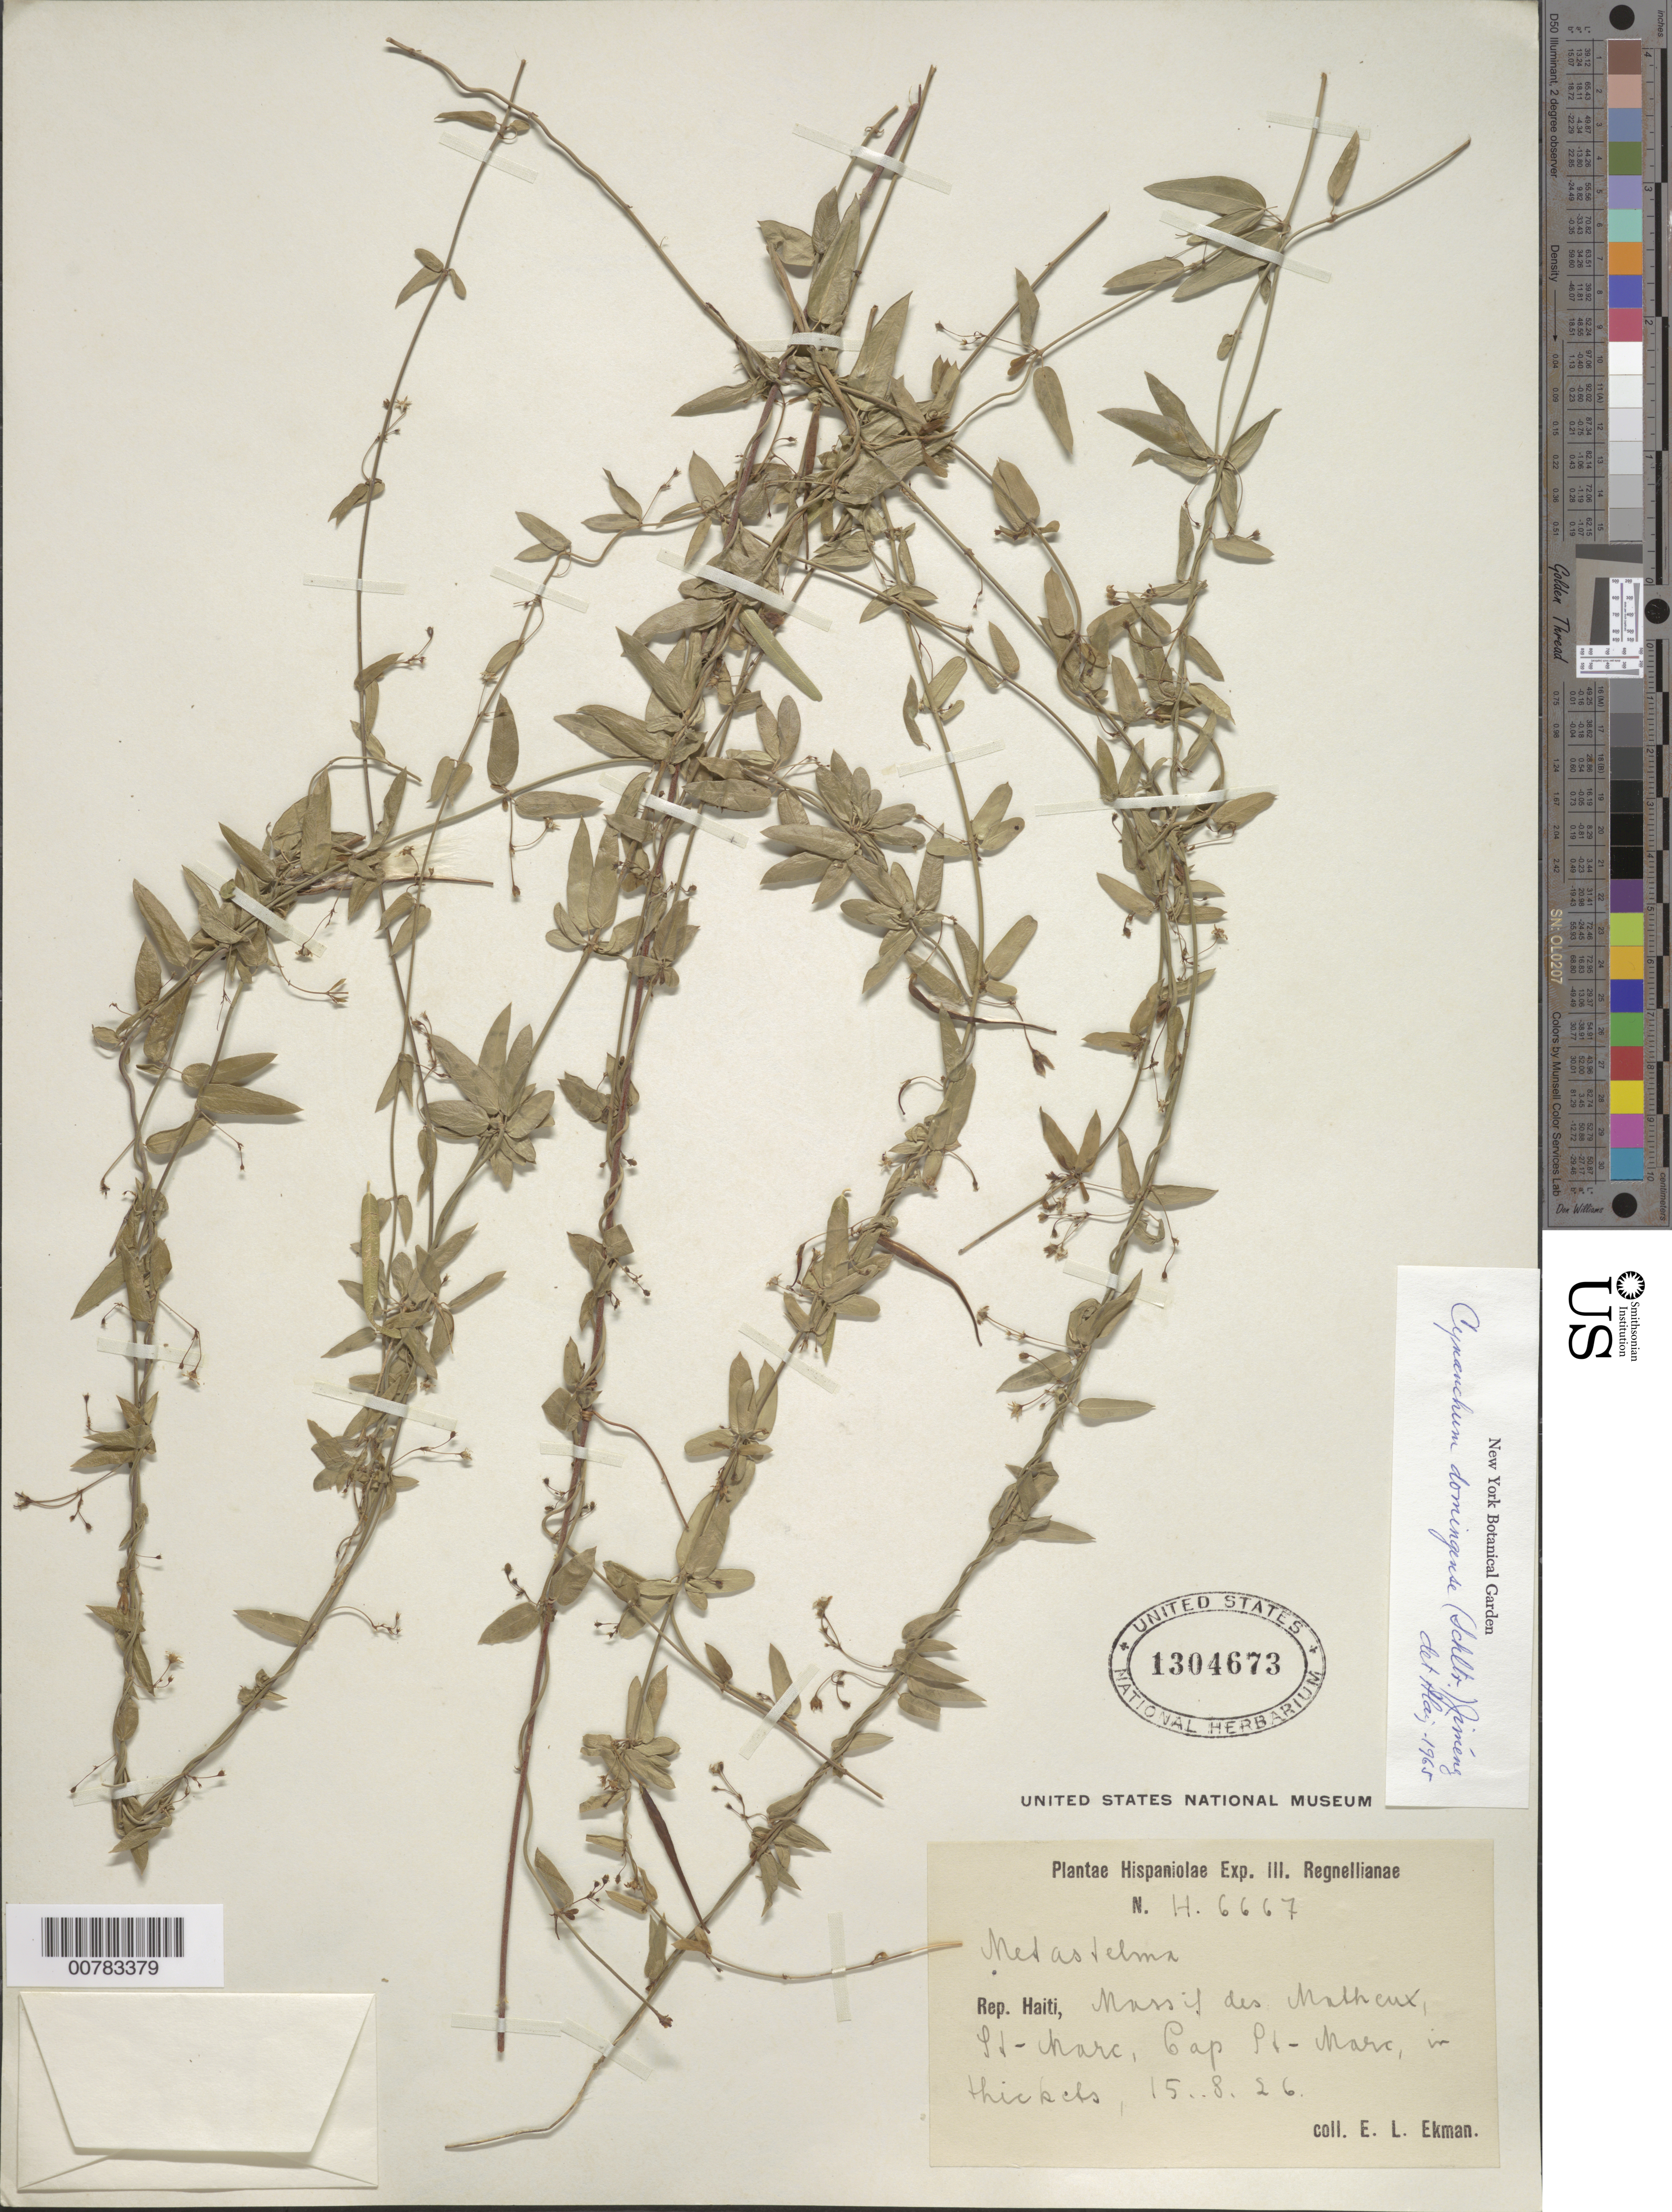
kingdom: Plantae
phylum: Tracheophyta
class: Magnoliopsida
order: Gentianales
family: Apocynaceae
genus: Metastelma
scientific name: Metastelma domingense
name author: Schltr.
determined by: Liogier, Alain H.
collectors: E. L. Ekman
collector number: H 6667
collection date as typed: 15 Aug 1926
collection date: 1926-08-15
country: Haiti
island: Hispaniola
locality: Massif des Matheux, St. Marc, Cap St. Marc.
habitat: In thickets.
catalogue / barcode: US 1304673